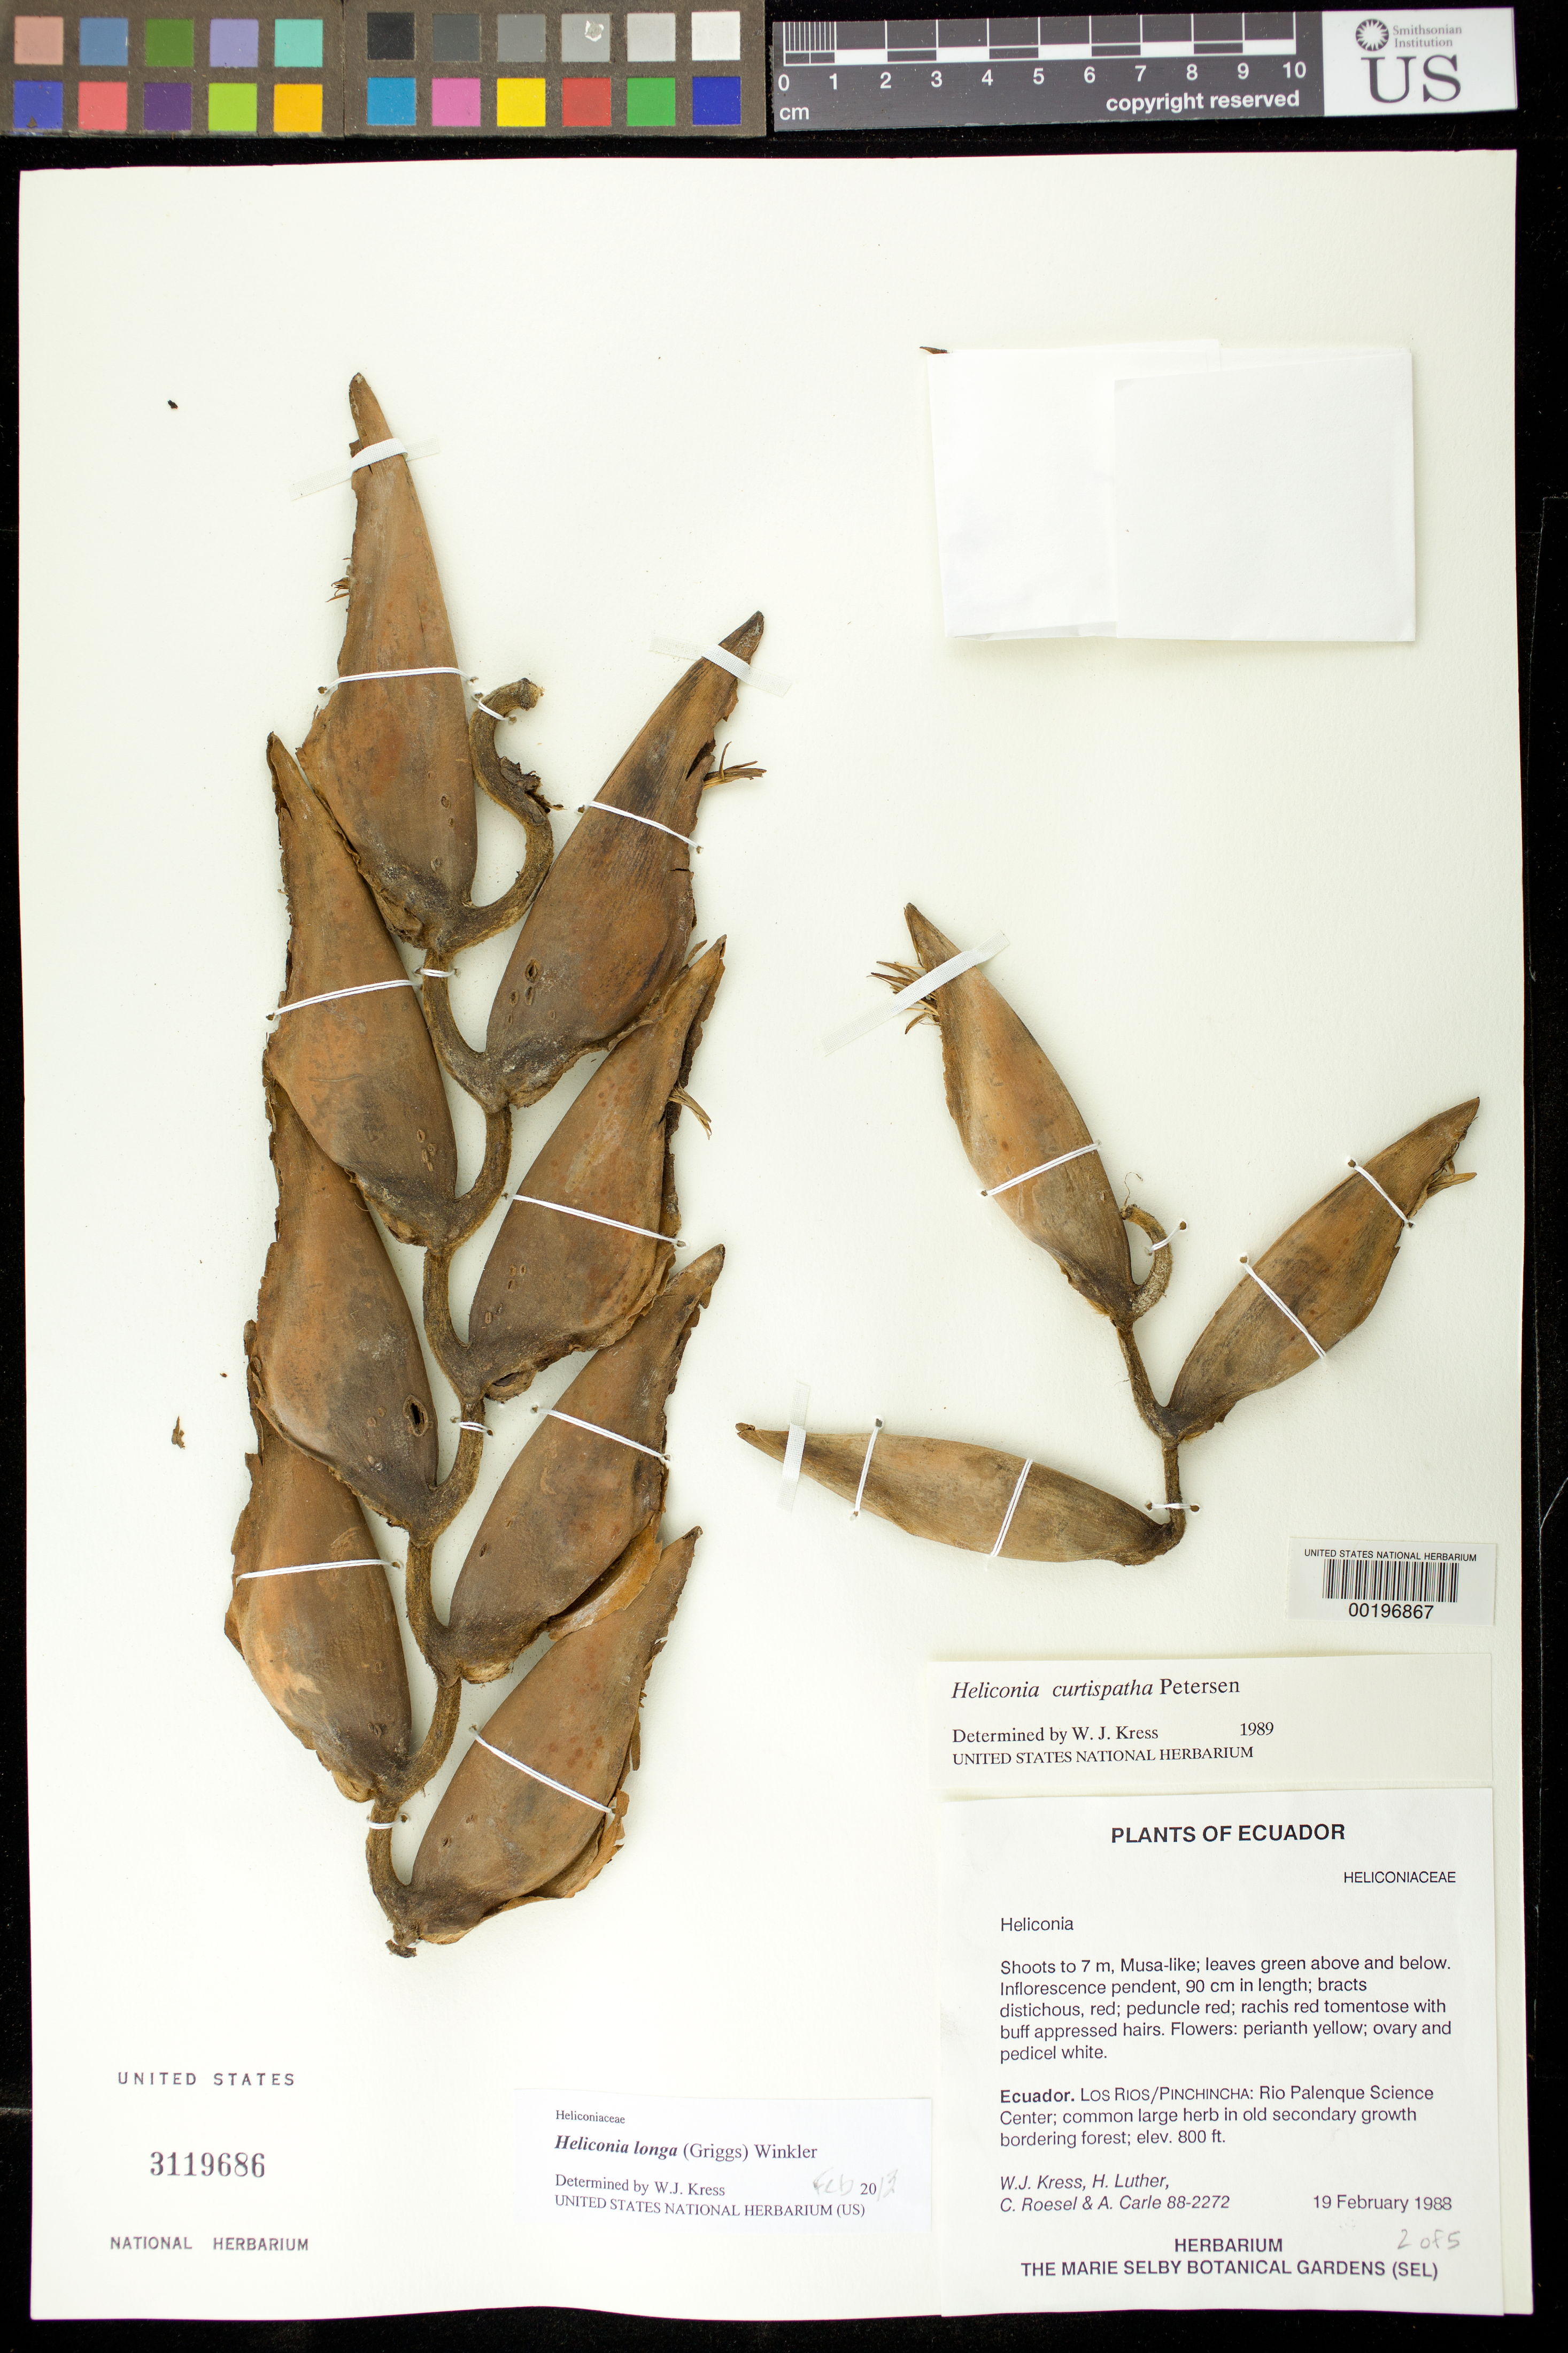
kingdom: Plantae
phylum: Tracheophyta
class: Liliopsida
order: Zingiberales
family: Heliconiaceae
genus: Heliconia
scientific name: Heliconia longa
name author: (R.F. Griggs) H.J.P. Winkl.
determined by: Kress, W. J., (US), Smithsonian Institution - National Museum of Natural History (UNITED STATES)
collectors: W. J. Kress, Harry E. Luther, C. S. Roesel & A. Carle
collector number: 88-2272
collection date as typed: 19 Feb 1988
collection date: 1988-02-19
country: Ecuador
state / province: Los Ríos / Pichincha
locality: Rio palenque science center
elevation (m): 244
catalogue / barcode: US 3119686